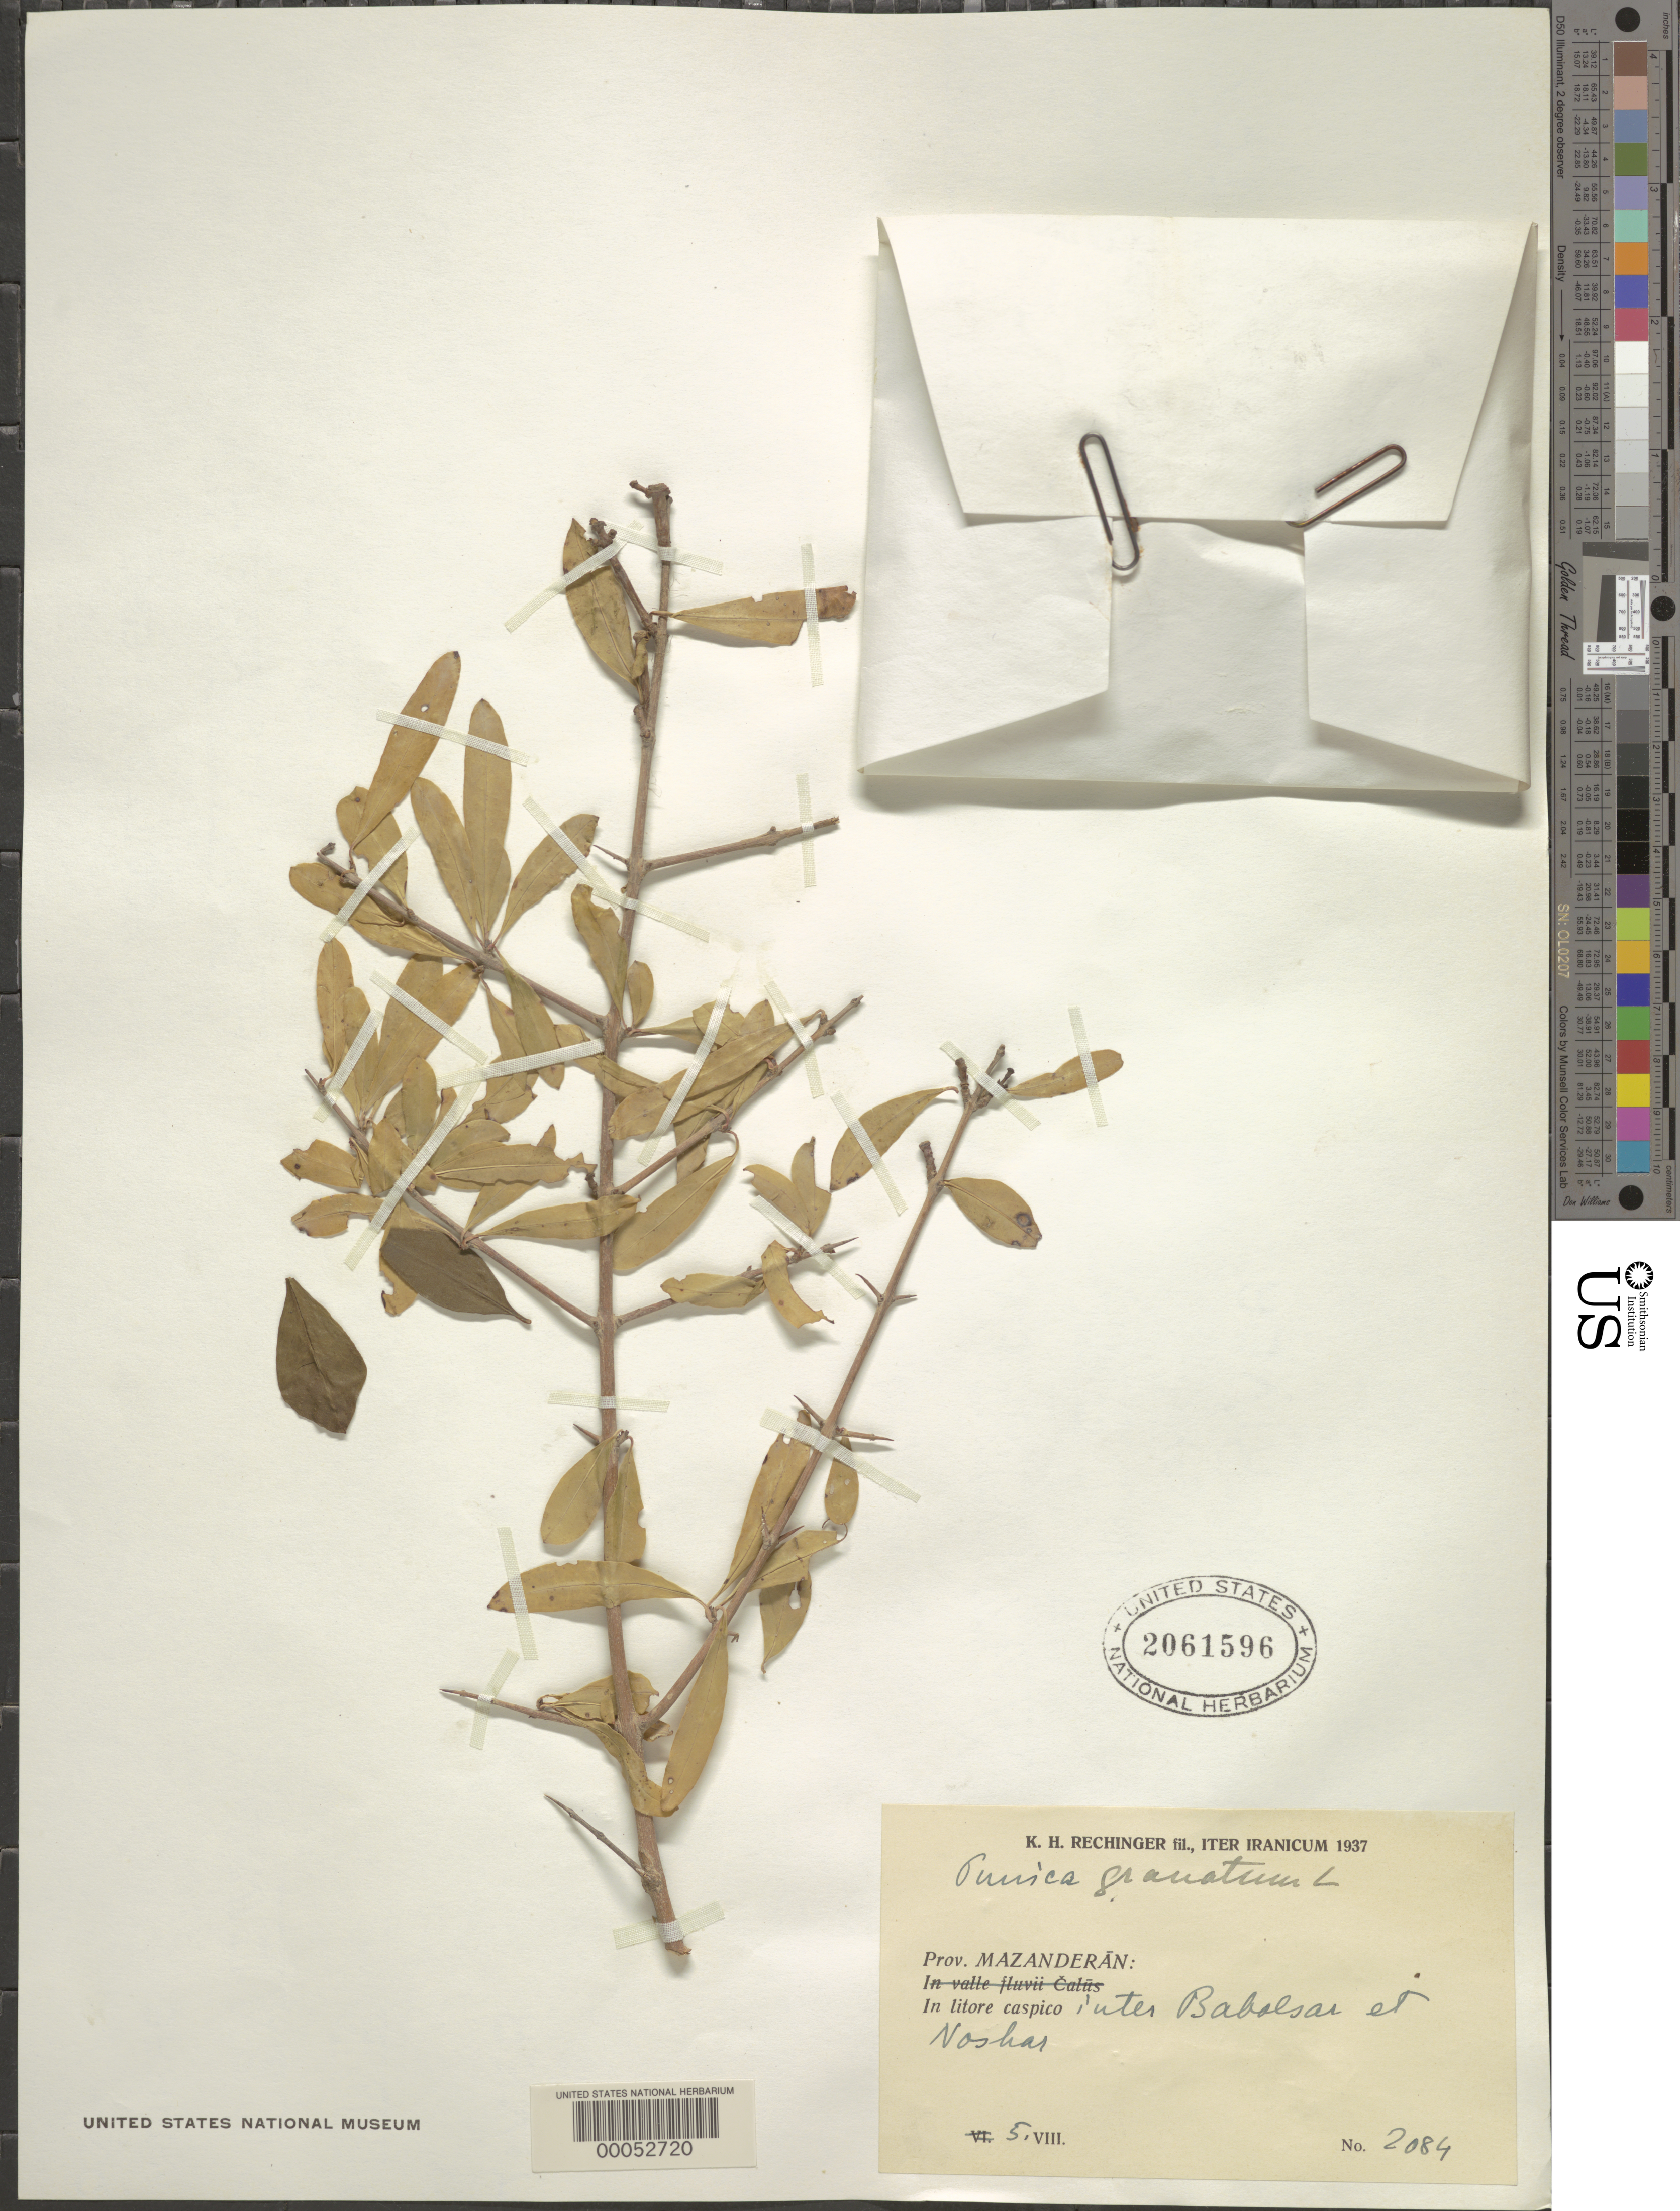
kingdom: Plantae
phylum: Tracheophyta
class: Magnoliopsida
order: Myrtales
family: Lythraceae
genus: Punica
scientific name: Punica granatum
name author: L.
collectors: K. H. Rechinger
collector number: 2084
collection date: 1937-08-05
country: Iran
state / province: Mazandaran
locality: Prov. Mazanderãn. In litore caspico inter Babolsar et Noshar.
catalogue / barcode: US 2061596